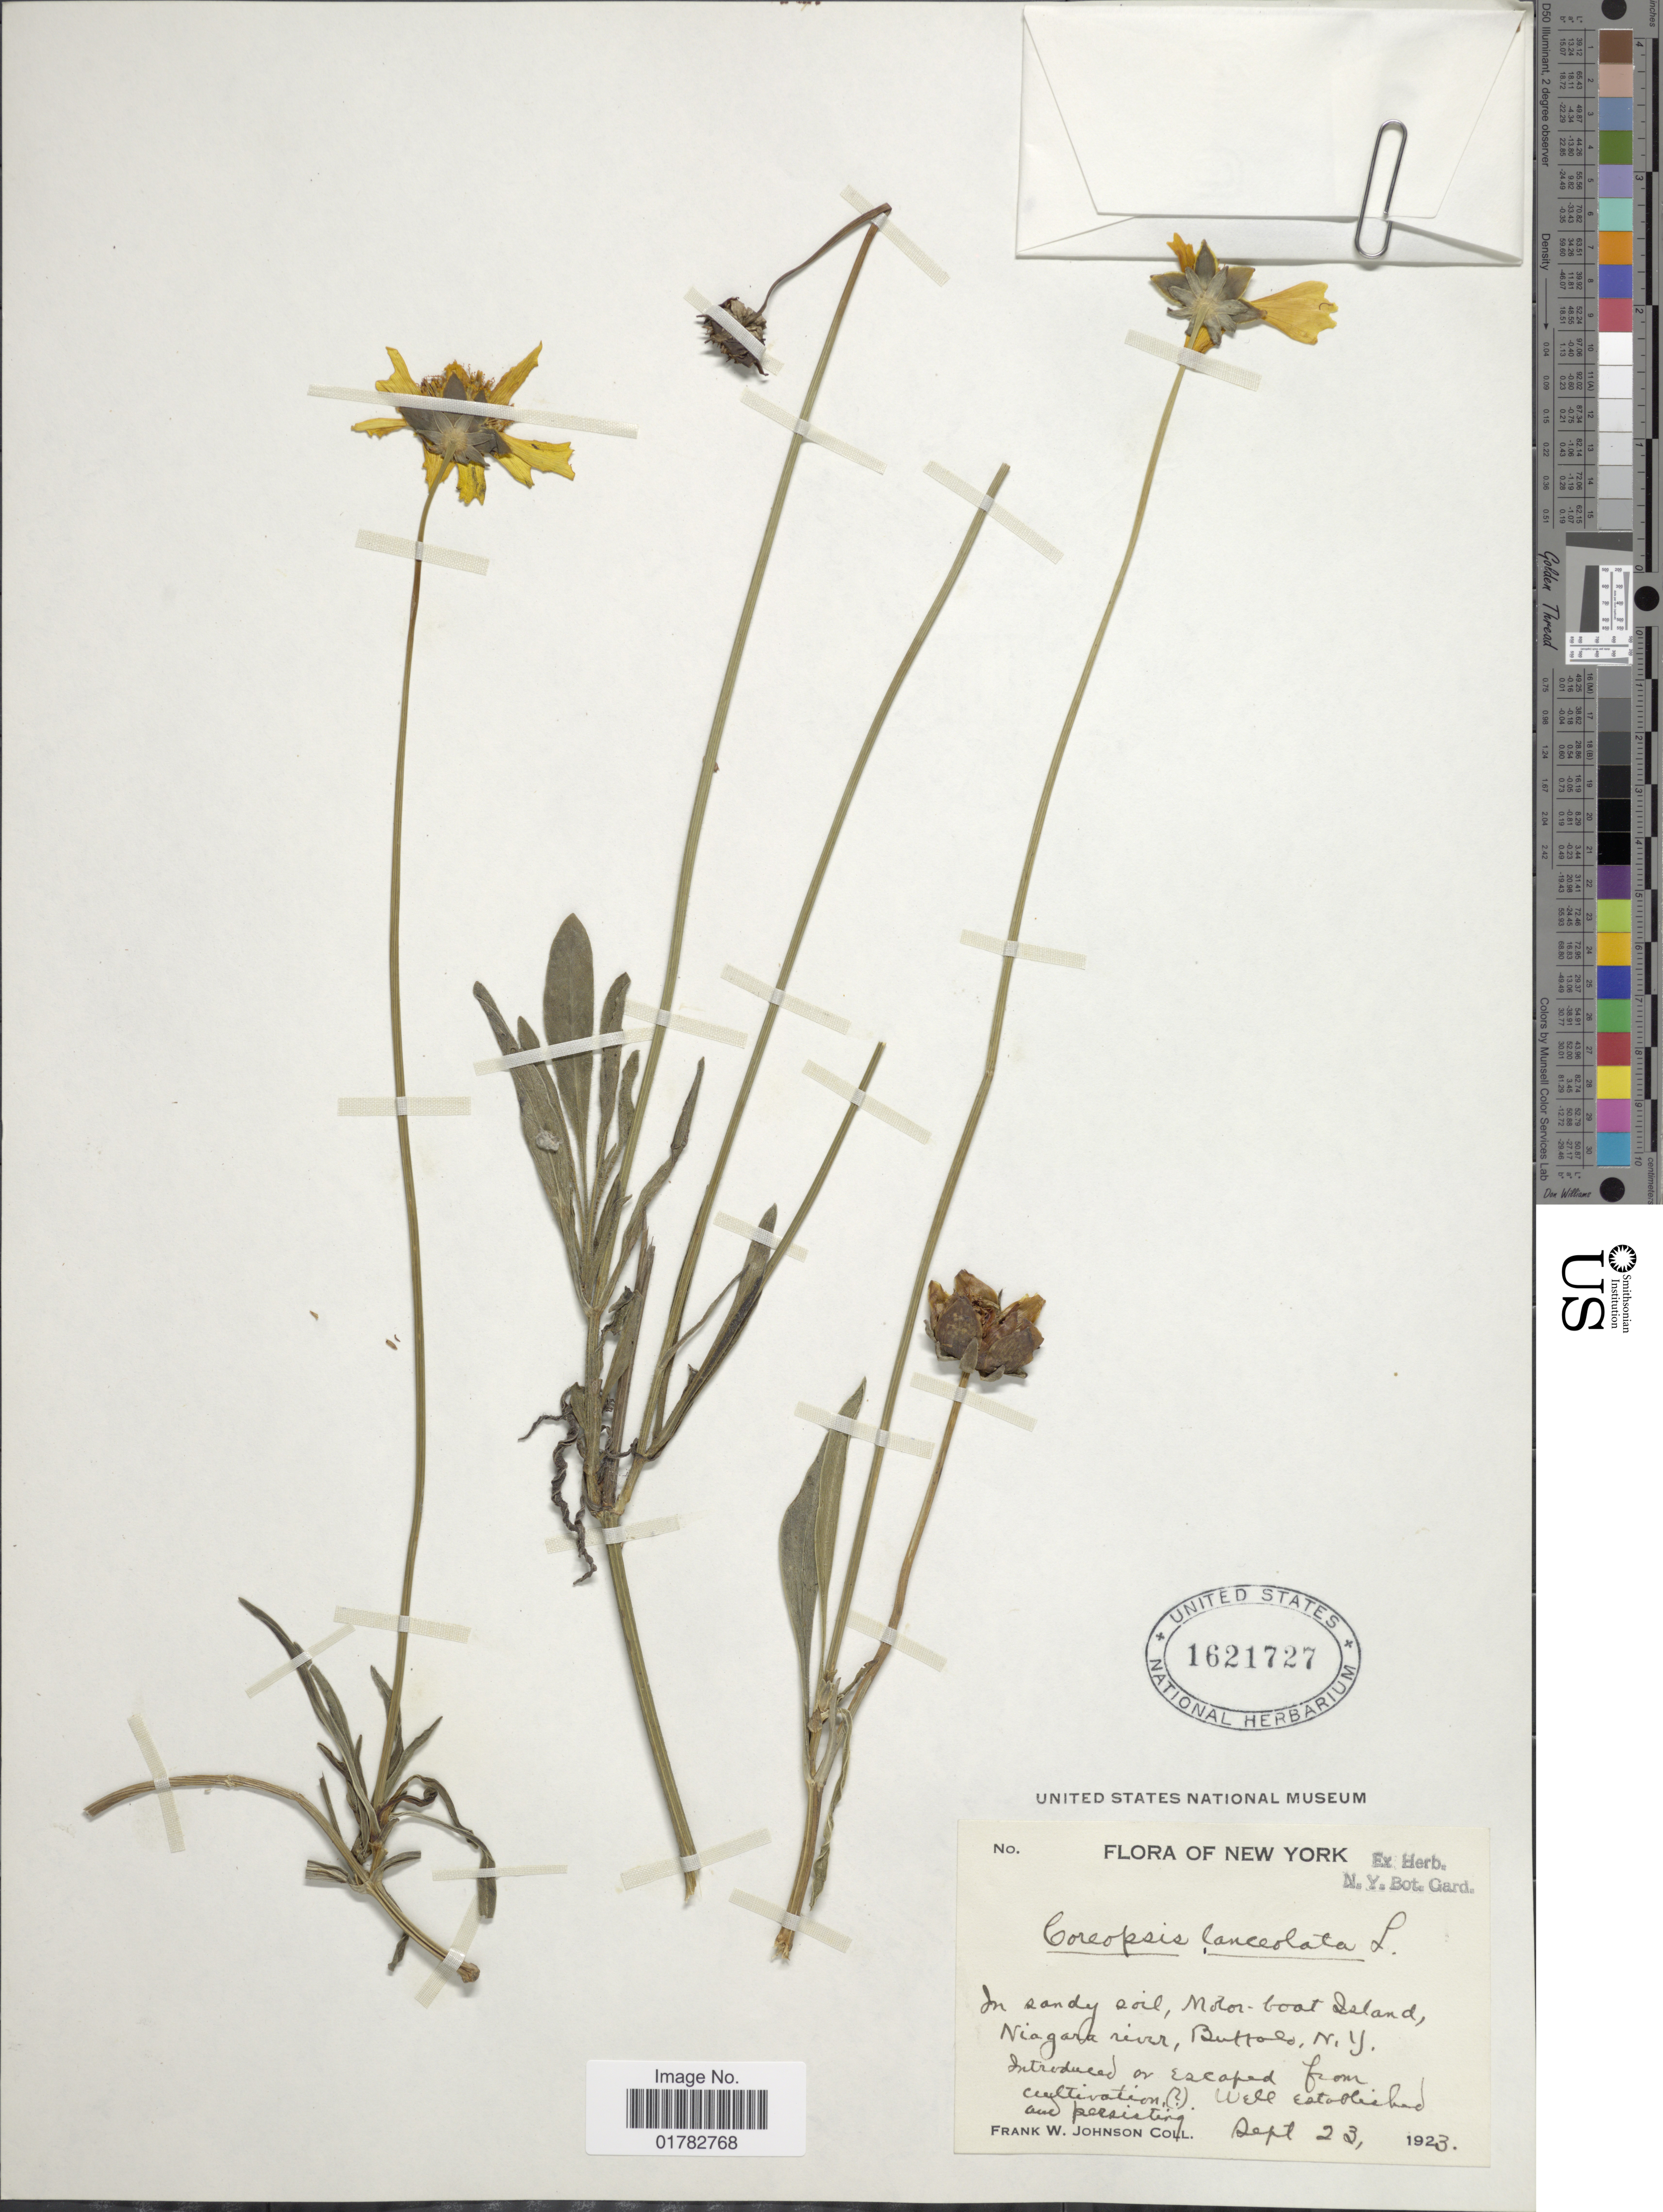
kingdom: Plantae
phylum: Tracheophyta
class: Magnoliopsida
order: Asterales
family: Asteraceae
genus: Coreopsis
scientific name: Coreopsis lanceolata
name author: L.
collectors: F. W. Johnson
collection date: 1923-09-23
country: United States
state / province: New York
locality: In sandy soil, motor-boat Island, Niagara rierm Buffalo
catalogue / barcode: US 1621727